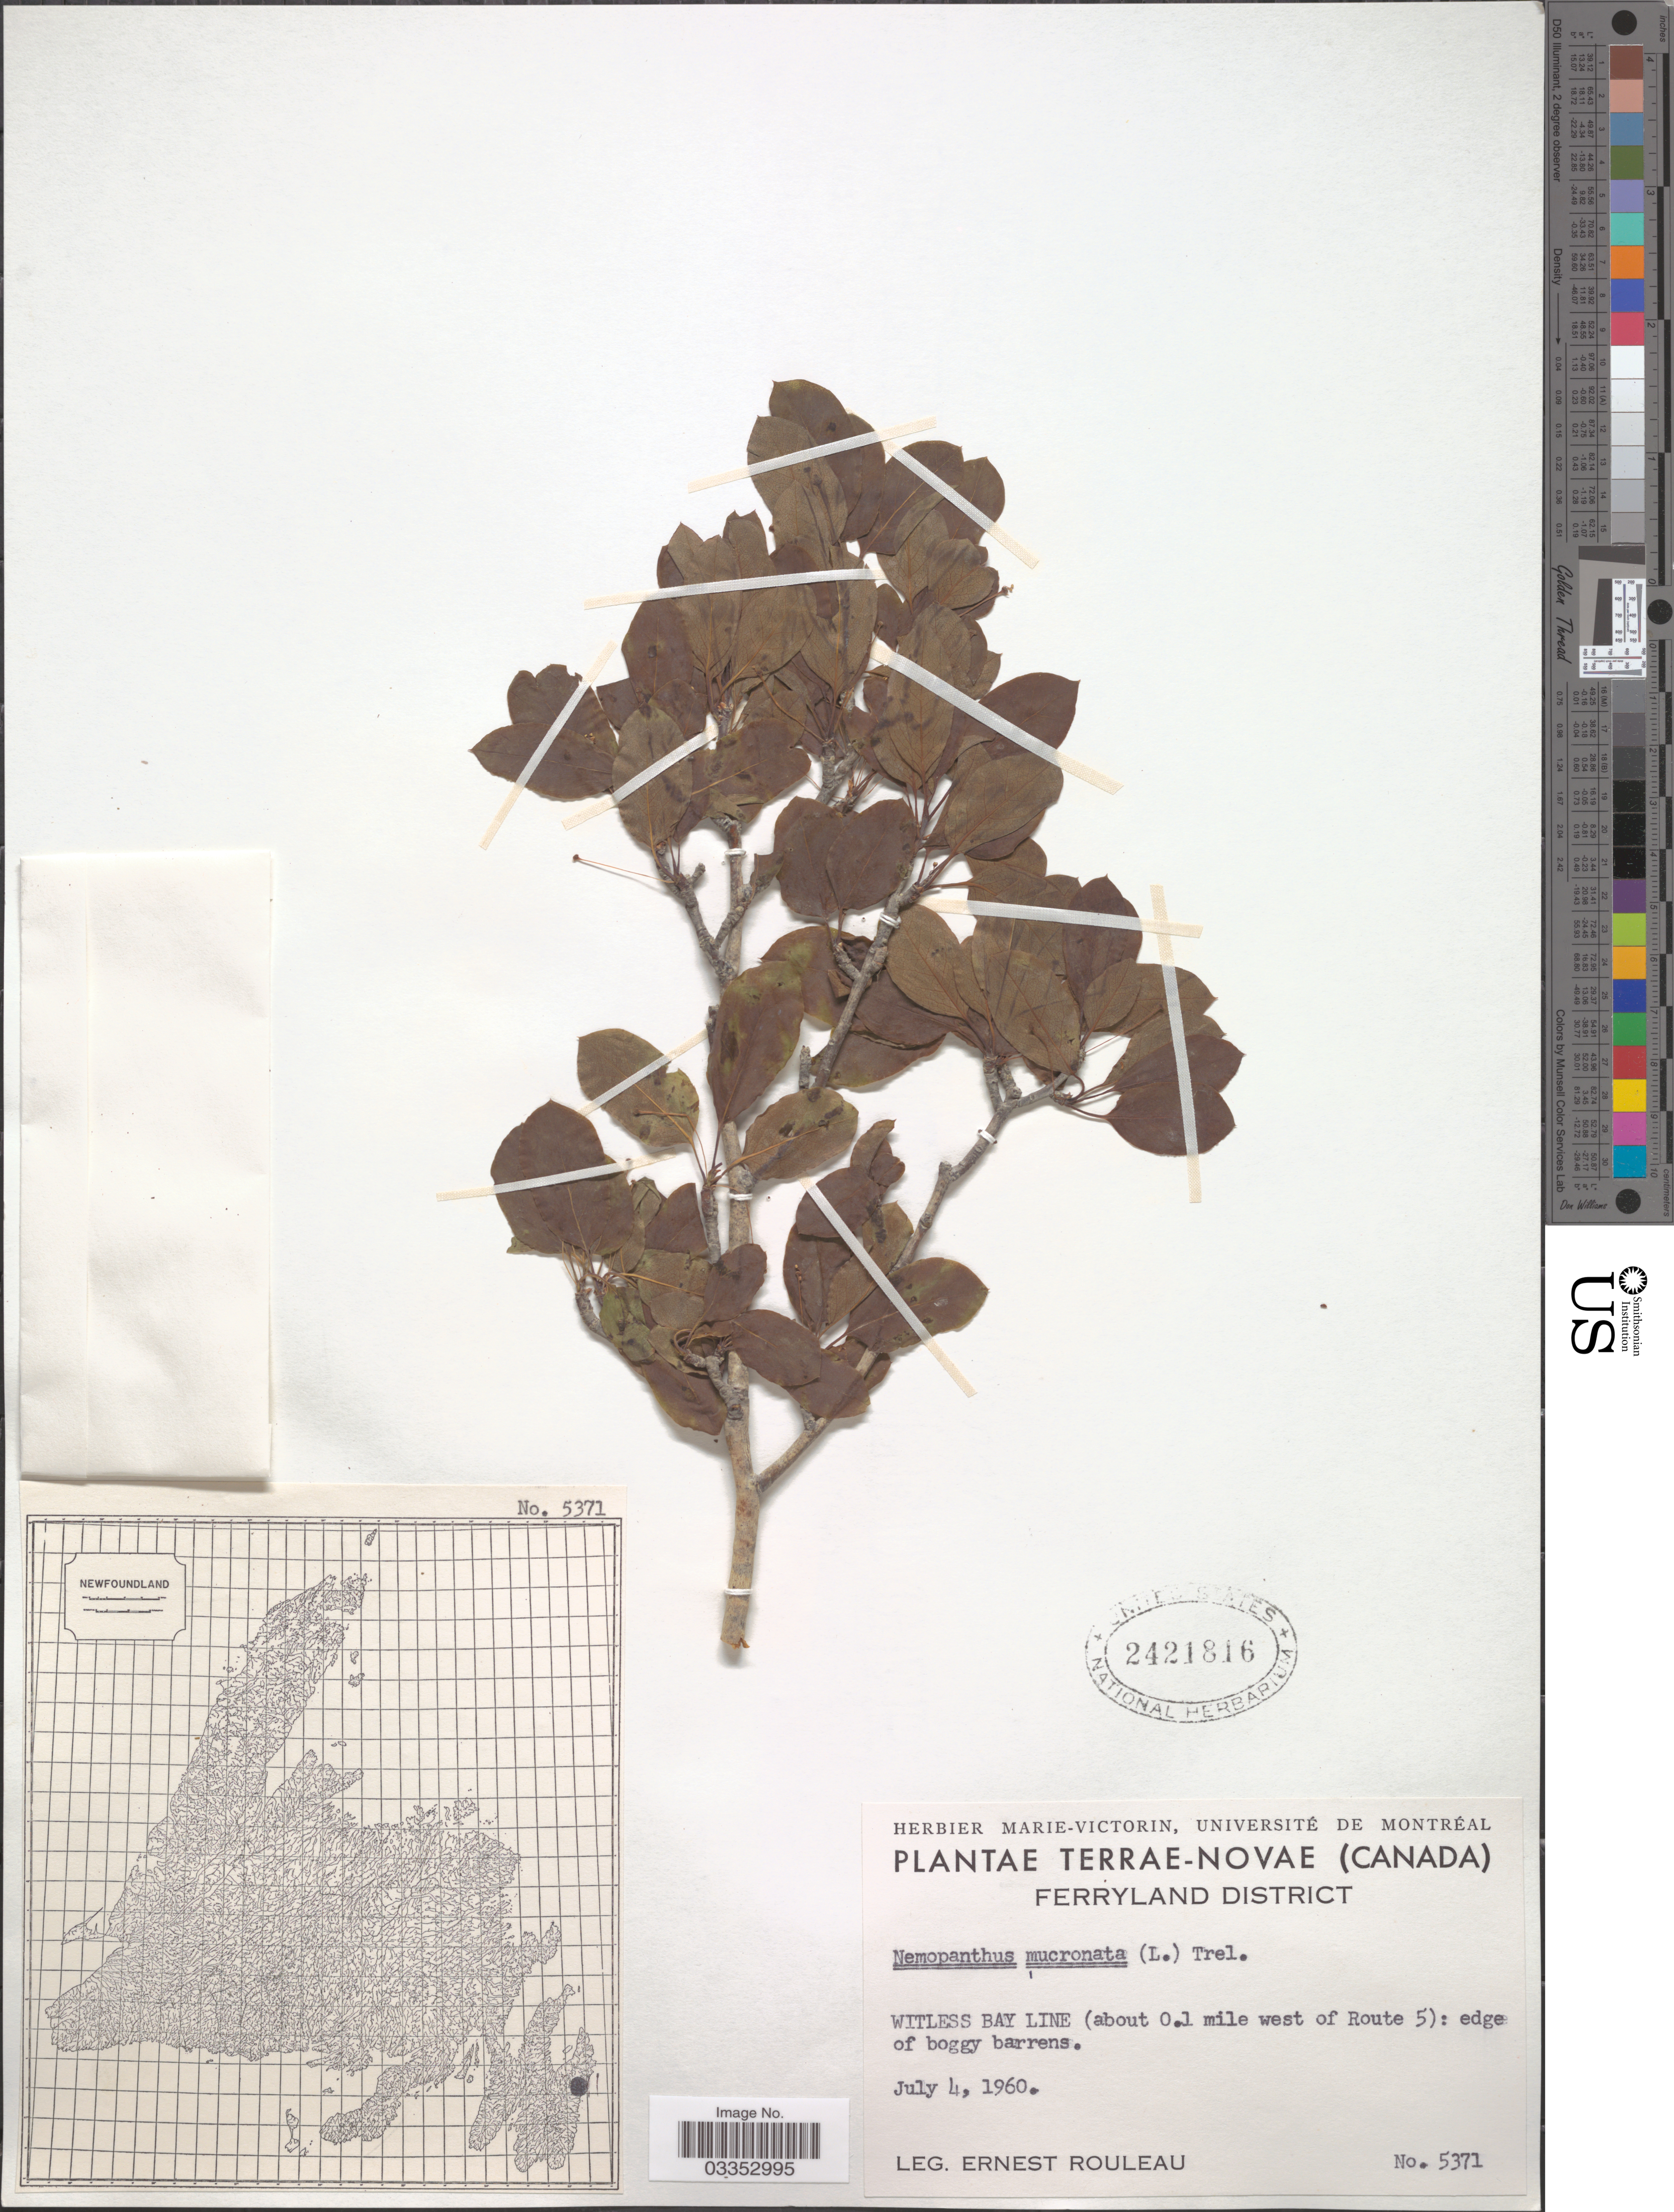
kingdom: Plantae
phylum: Tracheophyta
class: Magnoliopsida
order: Aquifoliales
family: Aquifoliaceae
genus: Nemopanthus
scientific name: Nemopanthus mucronatus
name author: (L.) Trel.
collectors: E. Rouleau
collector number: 5371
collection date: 1960-07-04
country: Canada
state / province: Newfoundland and Labrador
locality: Terrae-Novae. Ferryland District. Whitless Bay Line (about 0.1 mile west of Route 5).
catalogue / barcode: US 2421816